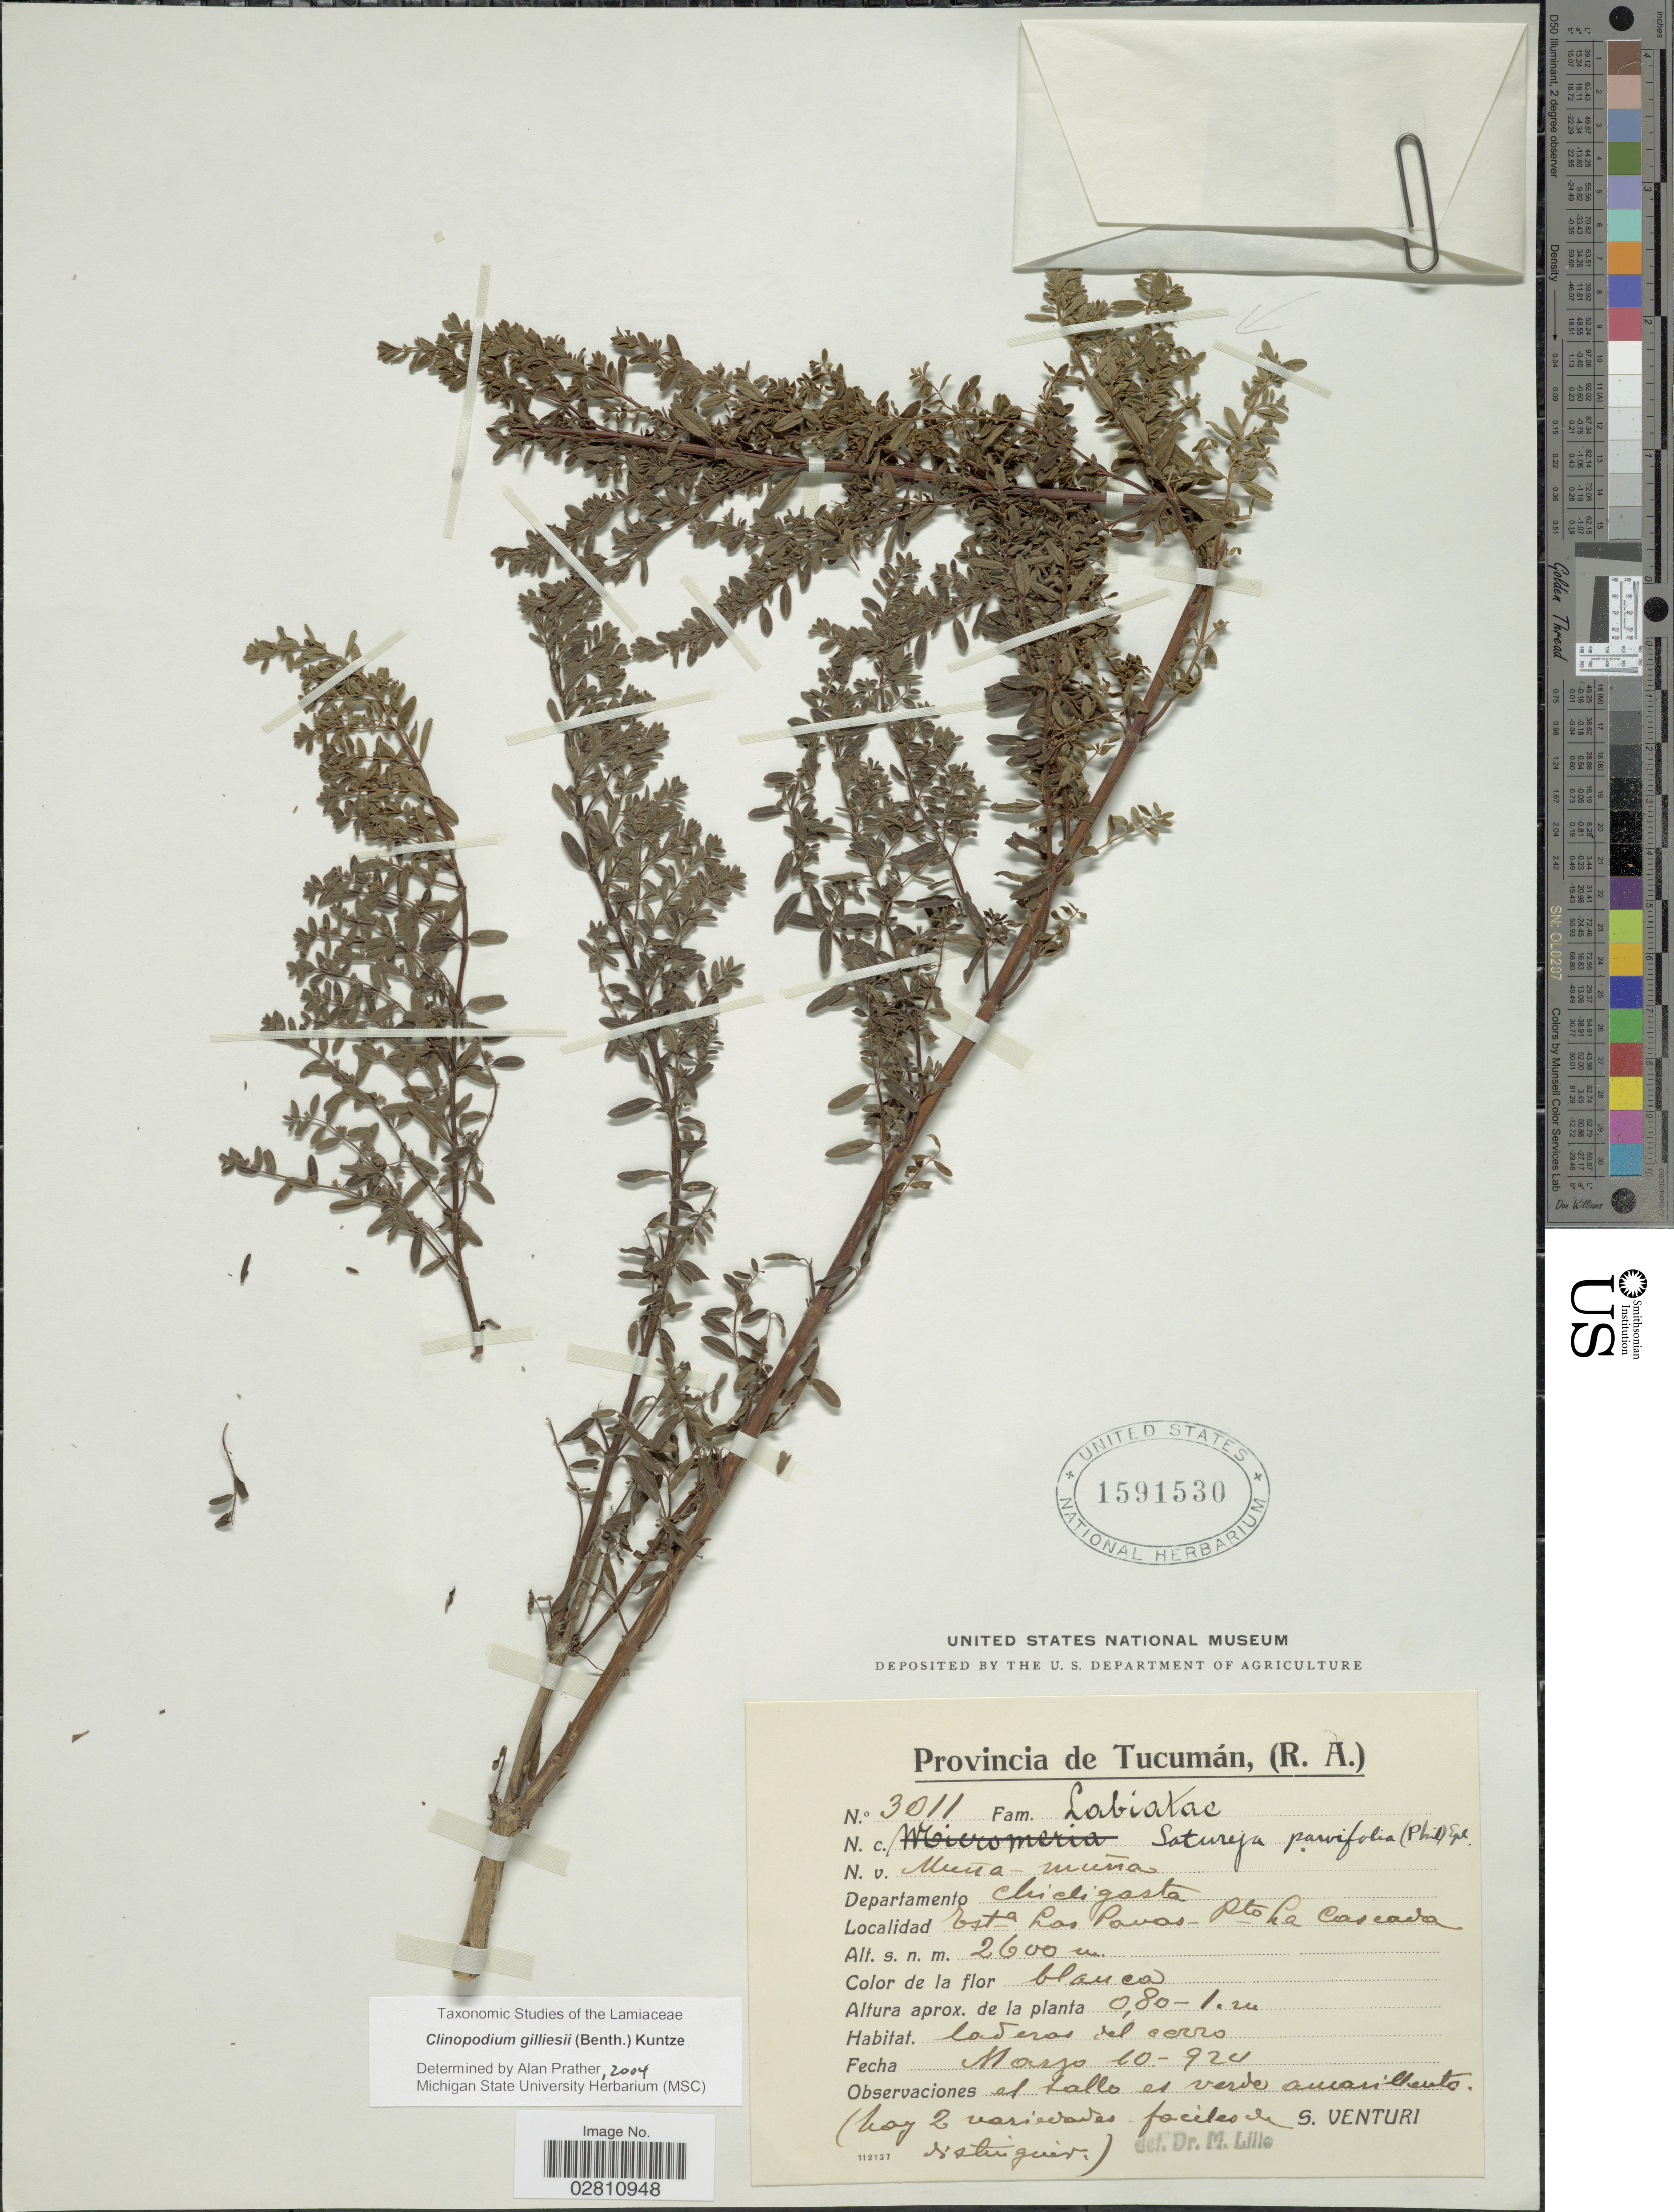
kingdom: Plantae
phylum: Tracheophyta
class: Magnoliopsida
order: Lamiales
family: Lamiaceae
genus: Clinopodium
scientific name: Clinopodium gilliesii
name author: (Benth.) Kuntze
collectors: S. Venturi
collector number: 3011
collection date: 1924-03-10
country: Argentina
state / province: Tucuman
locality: Departamento Chicligasta, Esta Los Pavas - Pto La Cascada.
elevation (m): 2600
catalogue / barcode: US 1591530